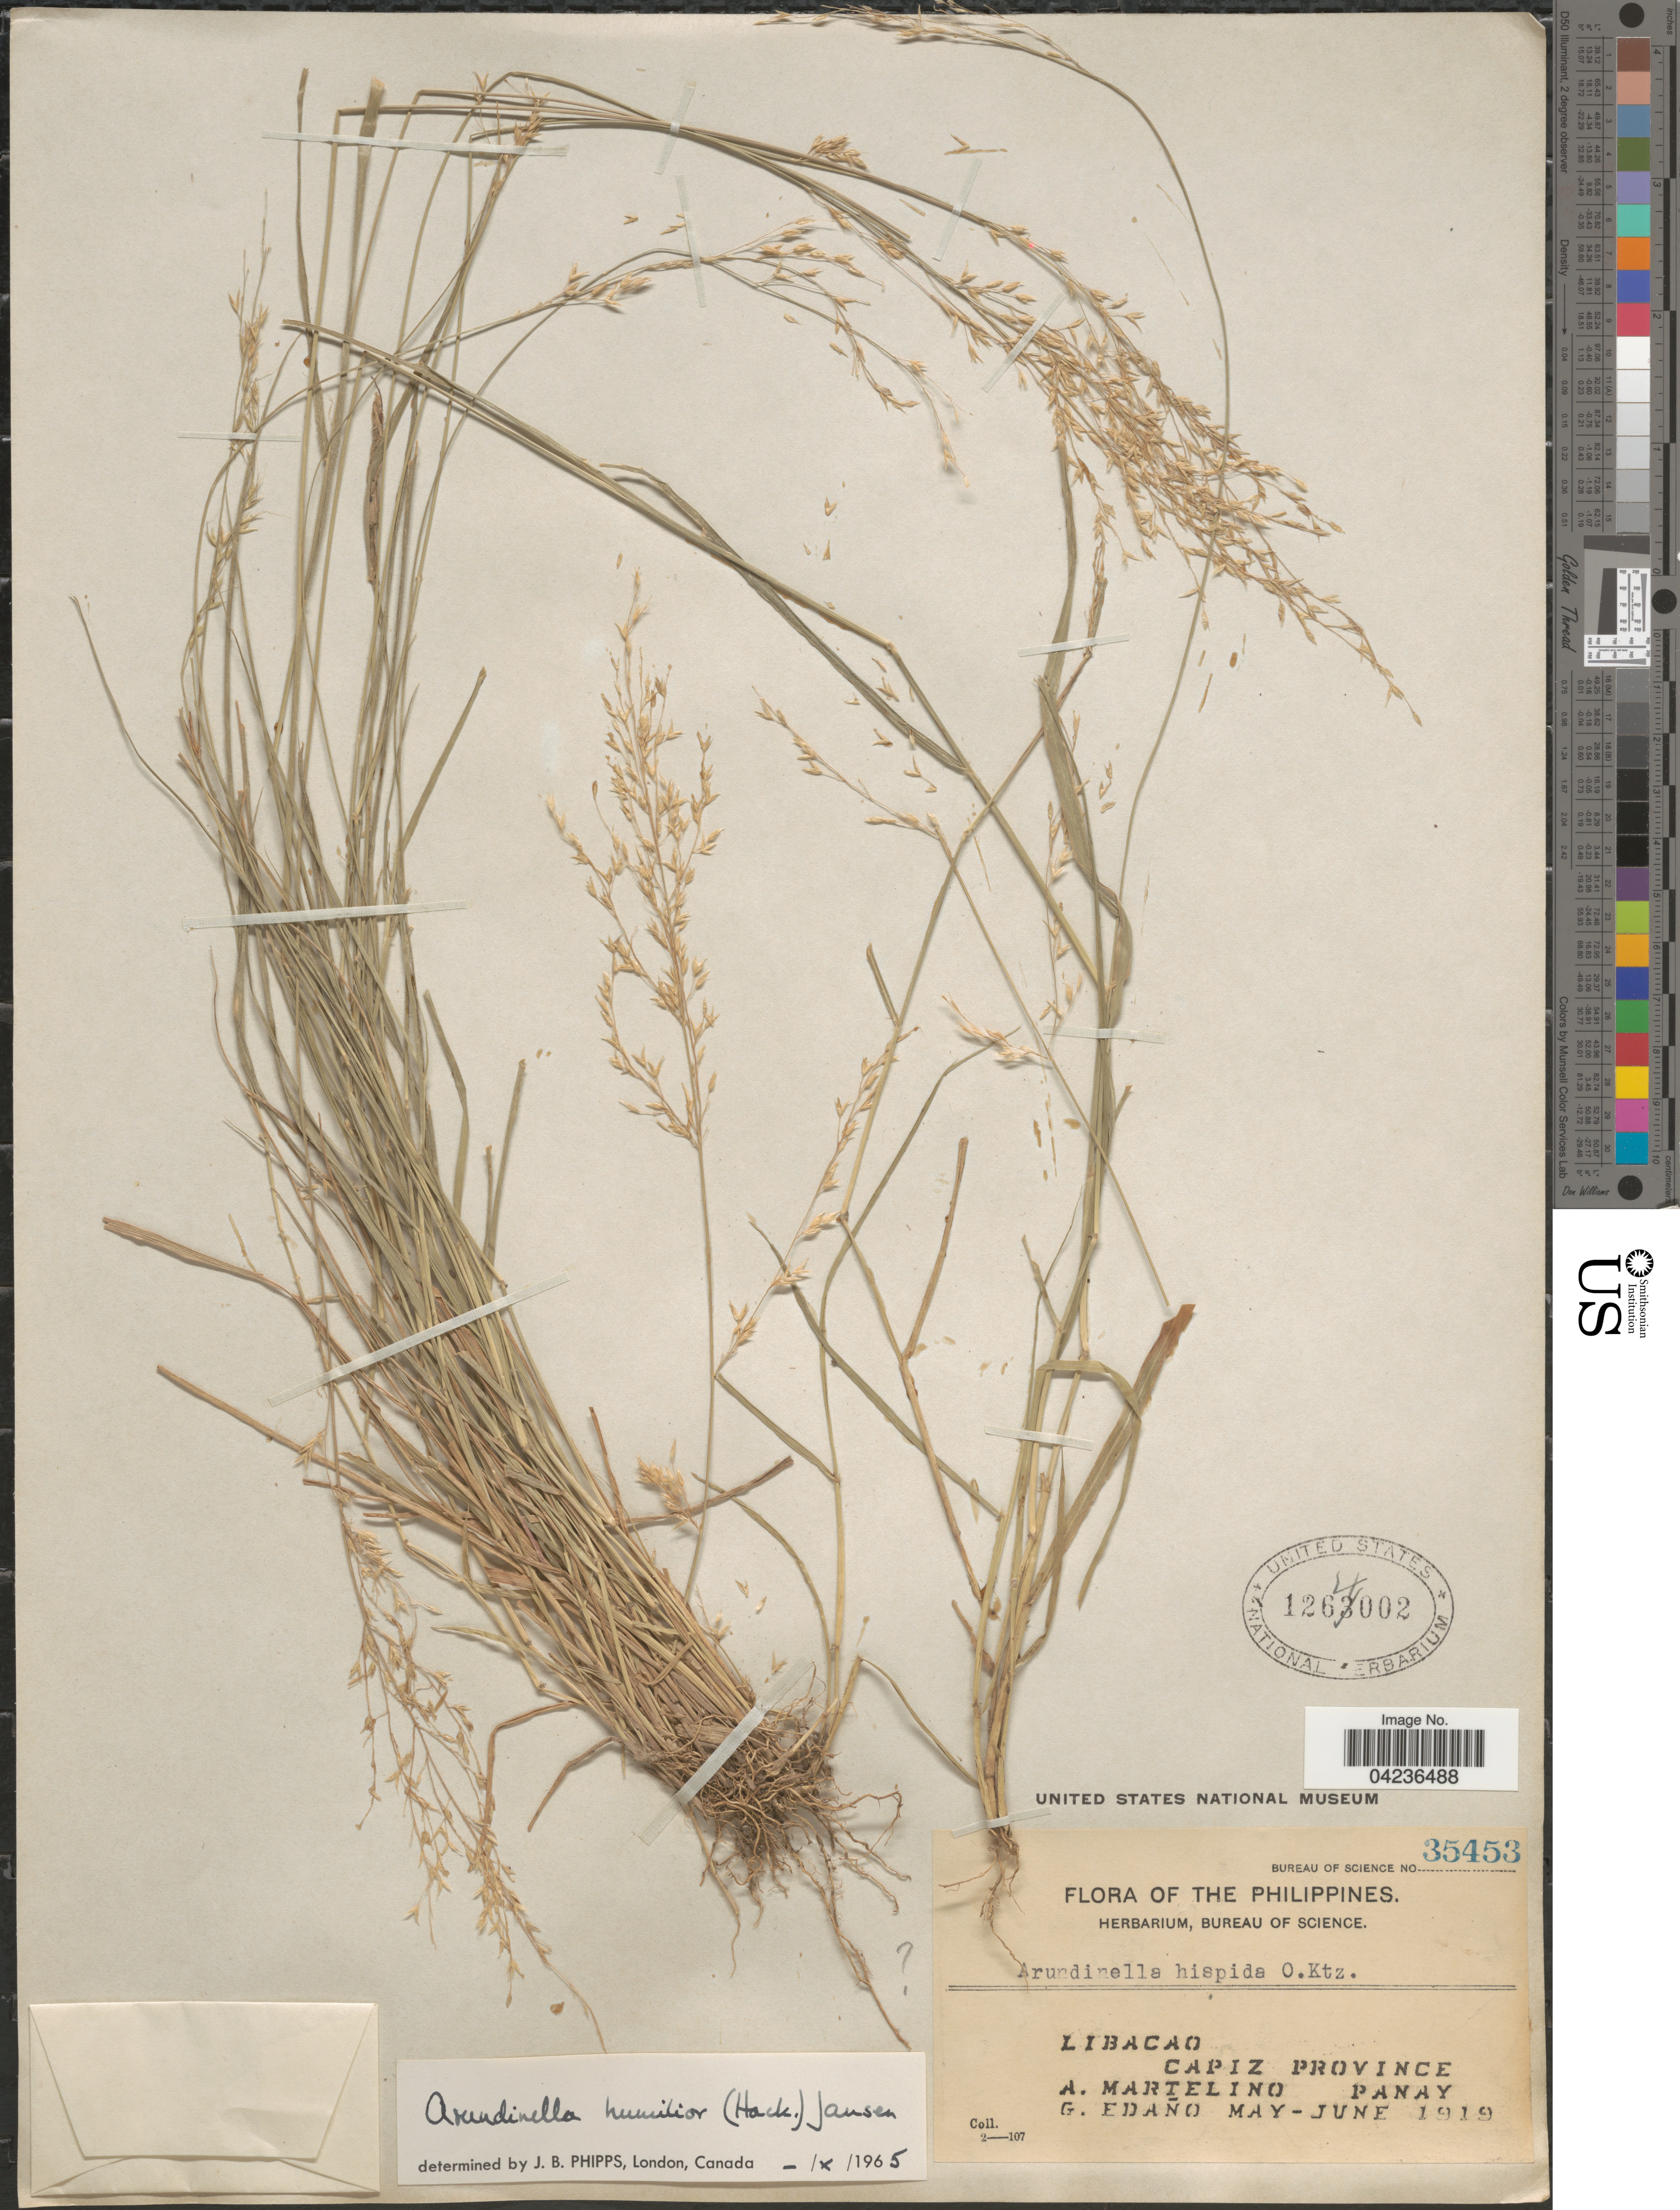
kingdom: Plantae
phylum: Tracheophyta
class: Liliopsida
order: Poales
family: Poaceae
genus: Arundinella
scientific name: Arundinella pubescens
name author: Merr. & Hack.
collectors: A. Martelino & G. Edaño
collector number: Bureau of Science 35453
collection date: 1919-05/1919-06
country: Philippines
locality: Libacao. Capiz Province. Panay.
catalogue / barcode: US 1241002